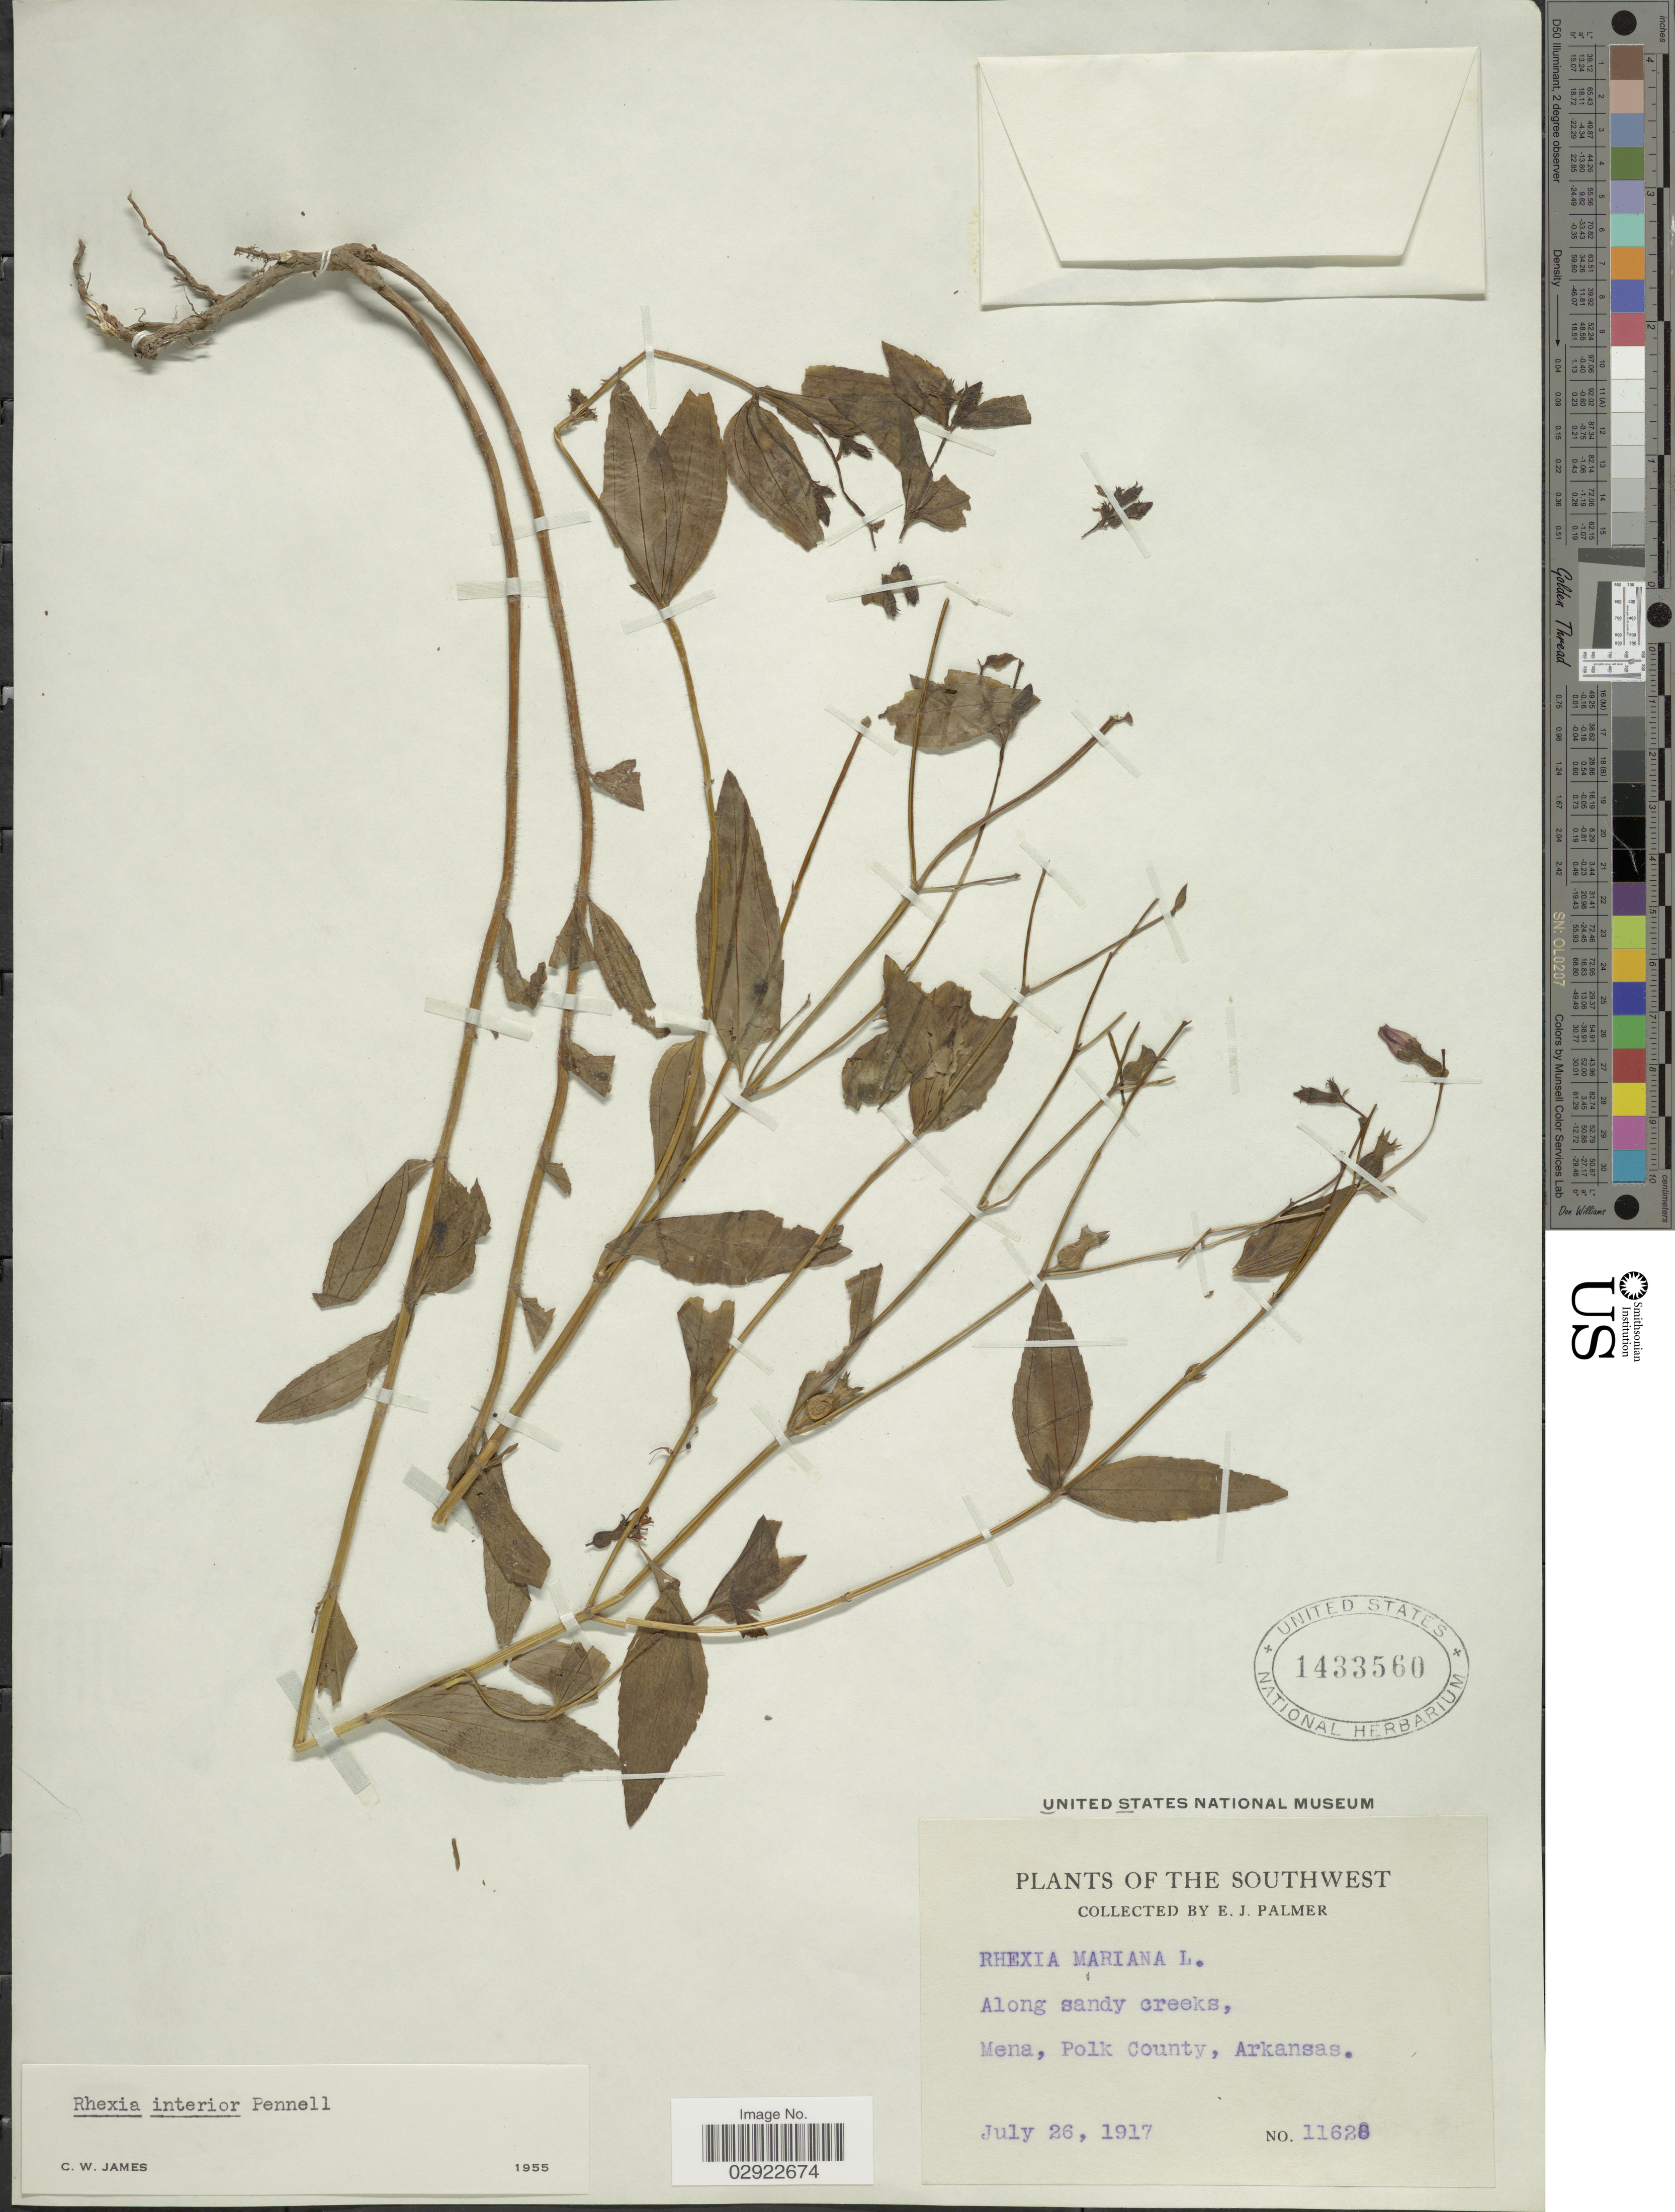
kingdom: Plantae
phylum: Tracheophyta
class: Magnoliopsida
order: Myrtales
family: Melastomataceae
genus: Rhexia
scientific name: Rhexia interior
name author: Pennell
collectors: E. J. Palmer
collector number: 11628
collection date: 1917-07-26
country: United States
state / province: Arkansas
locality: The Southwest. Mena, Polk County.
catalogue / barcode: US 1433560